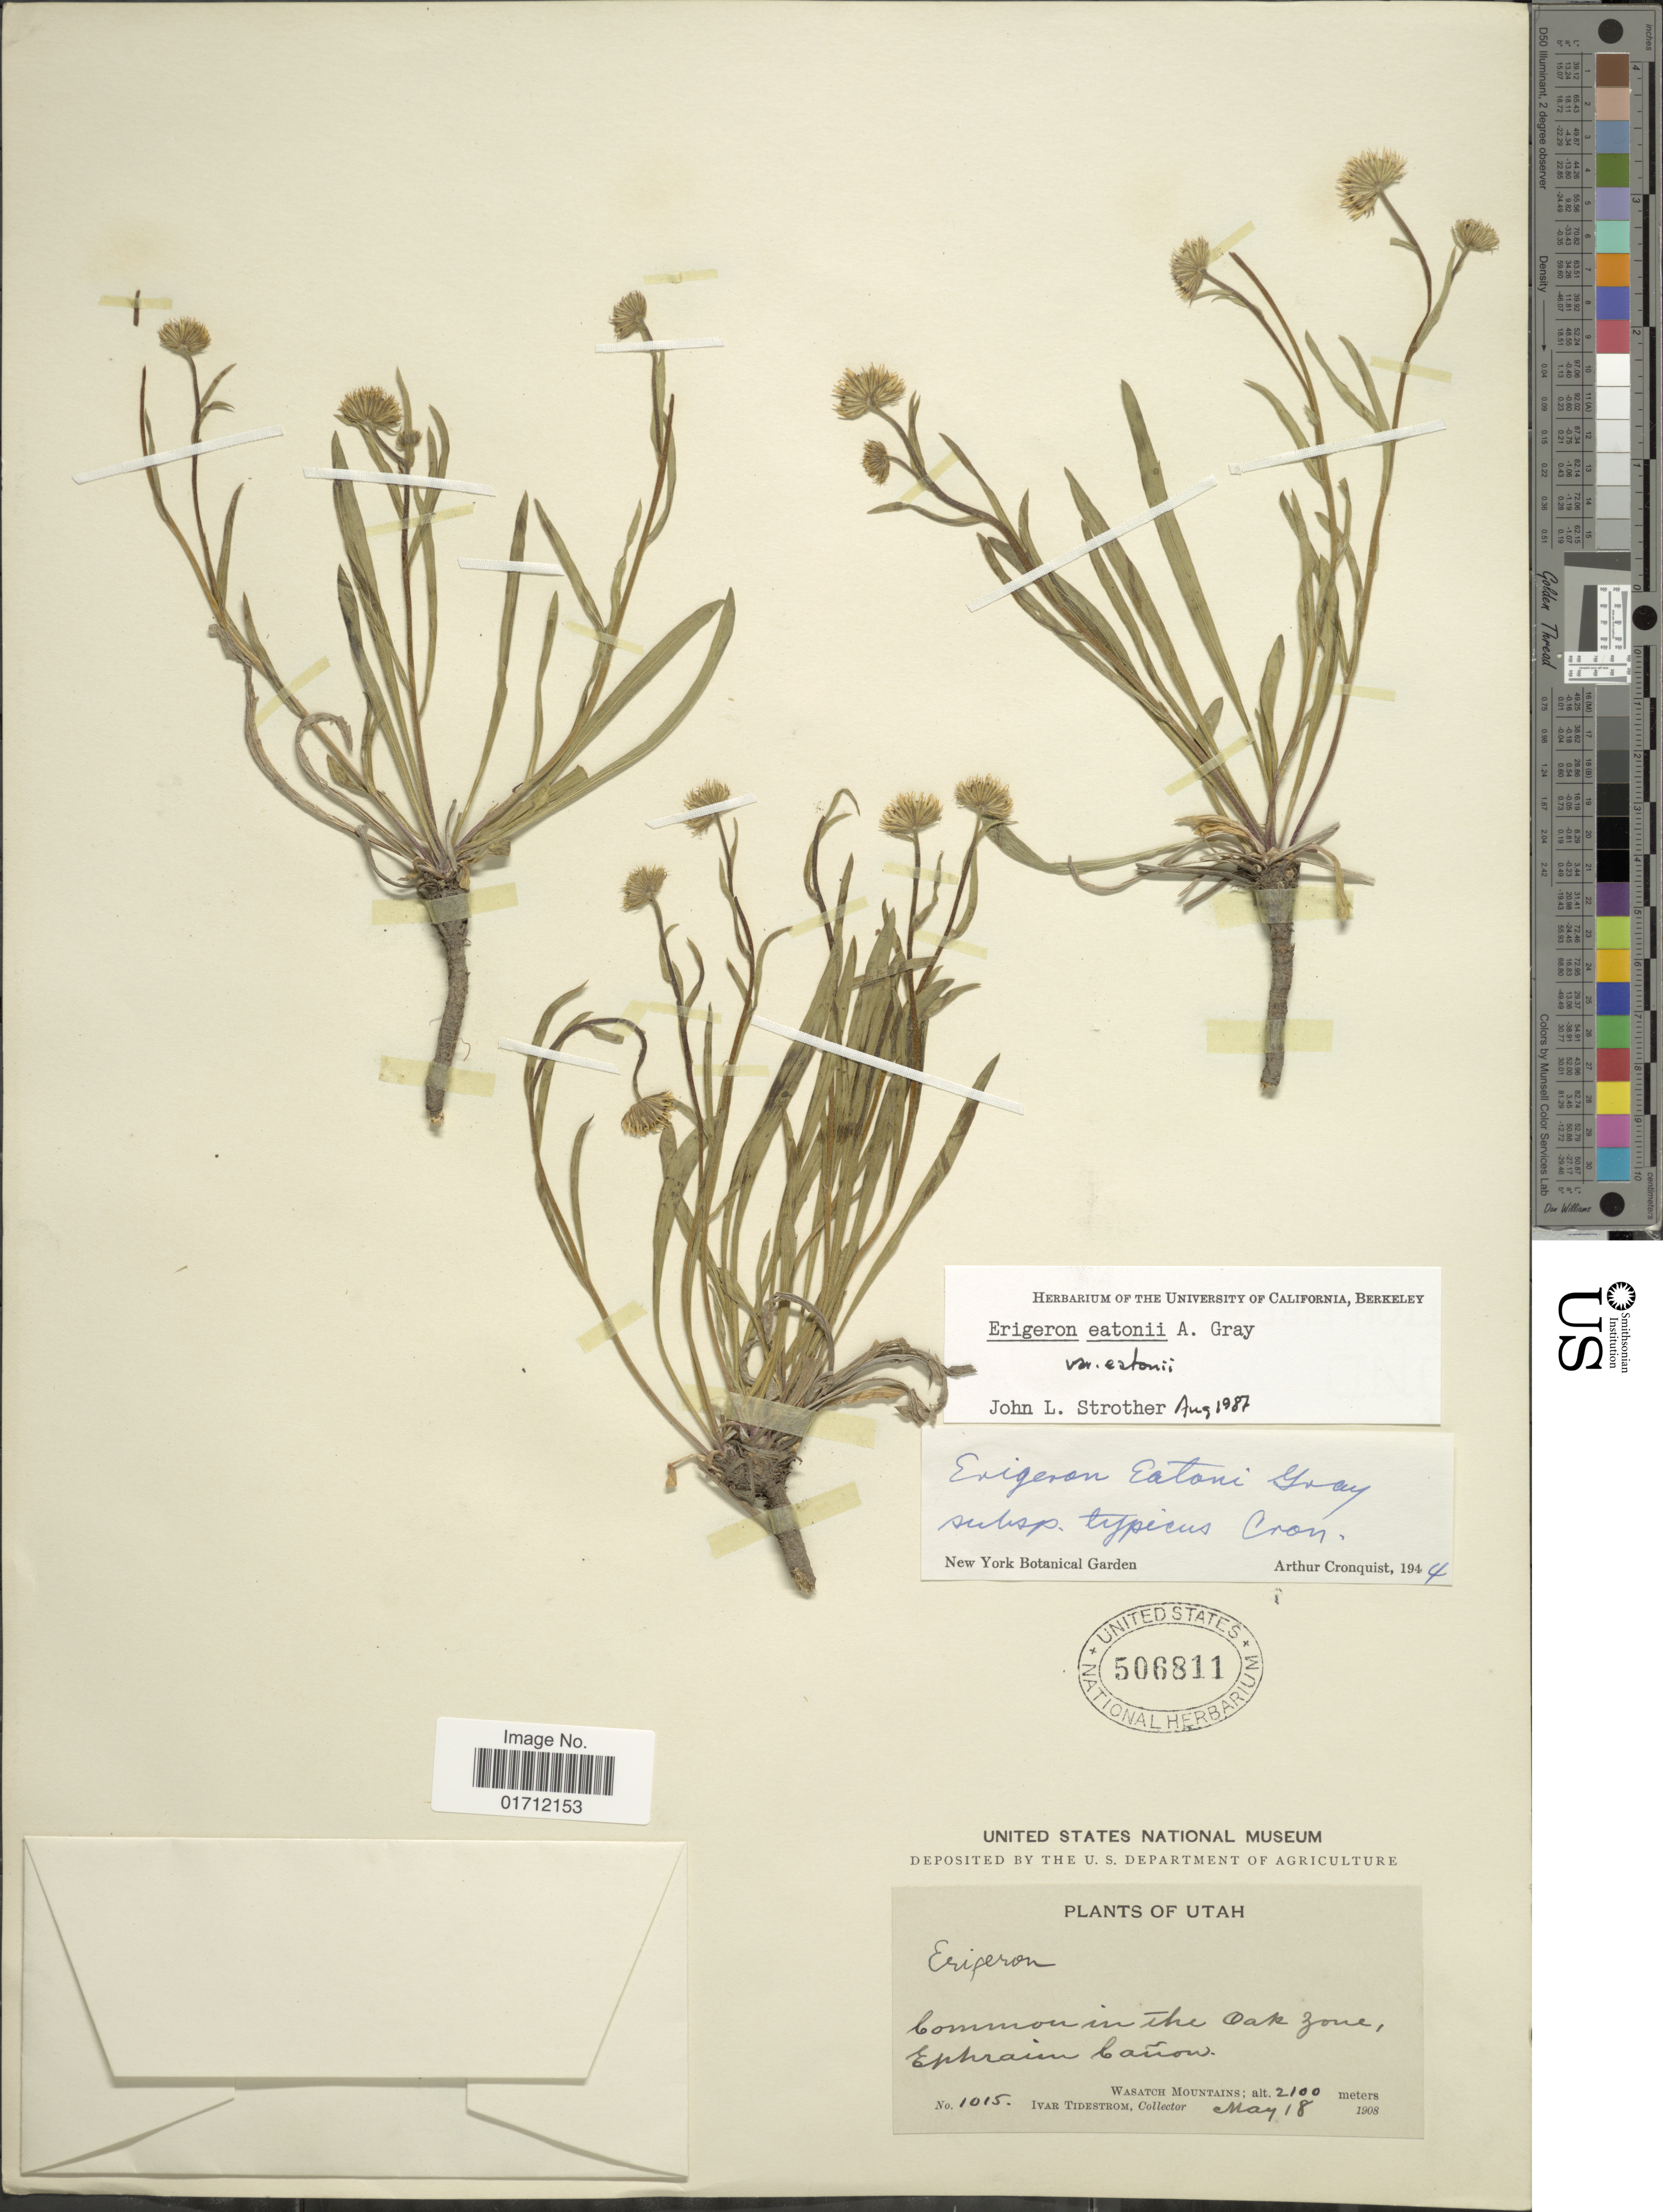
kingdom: Plantae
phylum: Tracheophyta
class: Magnoliopsida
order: Asterales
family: Asteraceae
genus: Erigeron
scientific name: Erigeron eatonii var. eatonii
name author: A. Gray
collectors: I. F. Tidestrom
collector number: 1015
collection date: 1908-05-18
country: United States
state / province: Utah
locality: Oak zone, Ephraim Cañon, Wasatch Mountains.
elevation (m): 2100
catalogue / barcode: US 506811